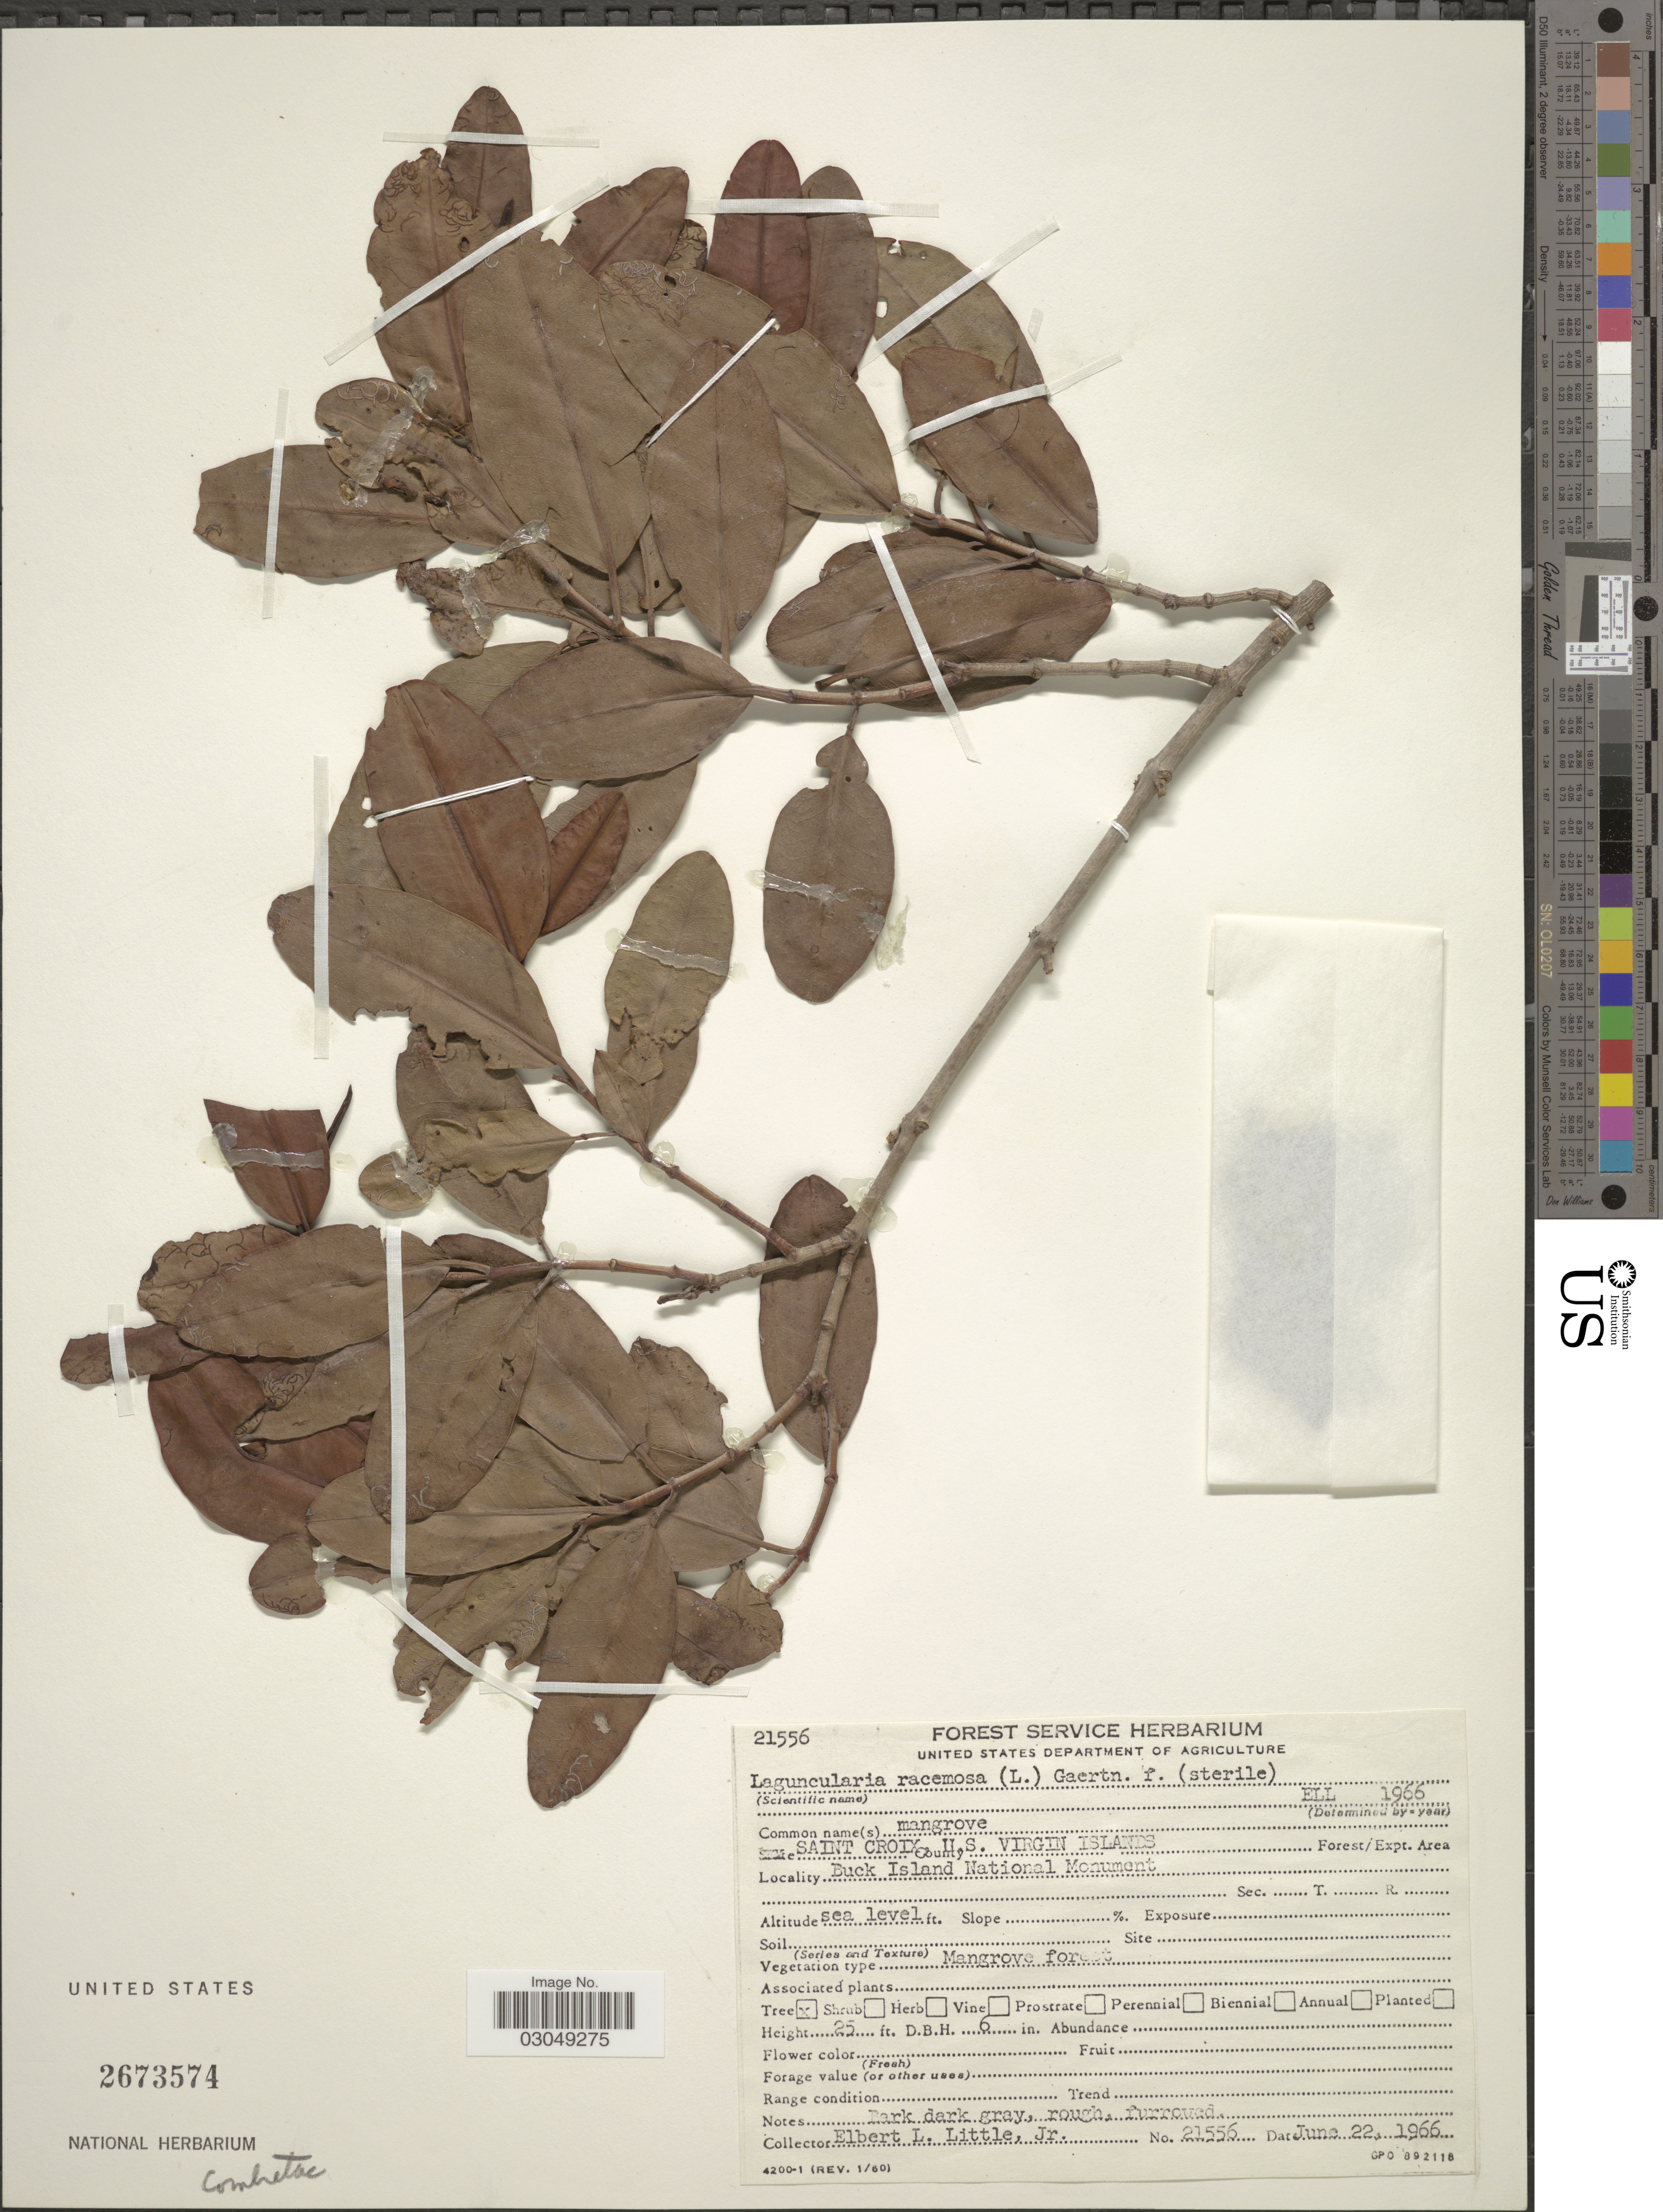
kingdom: Plantae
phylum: Tracheophyta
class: Magnoliopsida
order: Myrtales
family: Combretaceae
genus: Laguncularia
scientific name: Laguncularia racemosa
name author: (L.) C.F. Gaertn.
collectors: E. L. Little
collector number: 21556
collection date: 1966-06-22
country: U.S. Virgin Islands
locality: Saint Croix, Buck Island National Monument.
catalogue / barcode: US 2673574